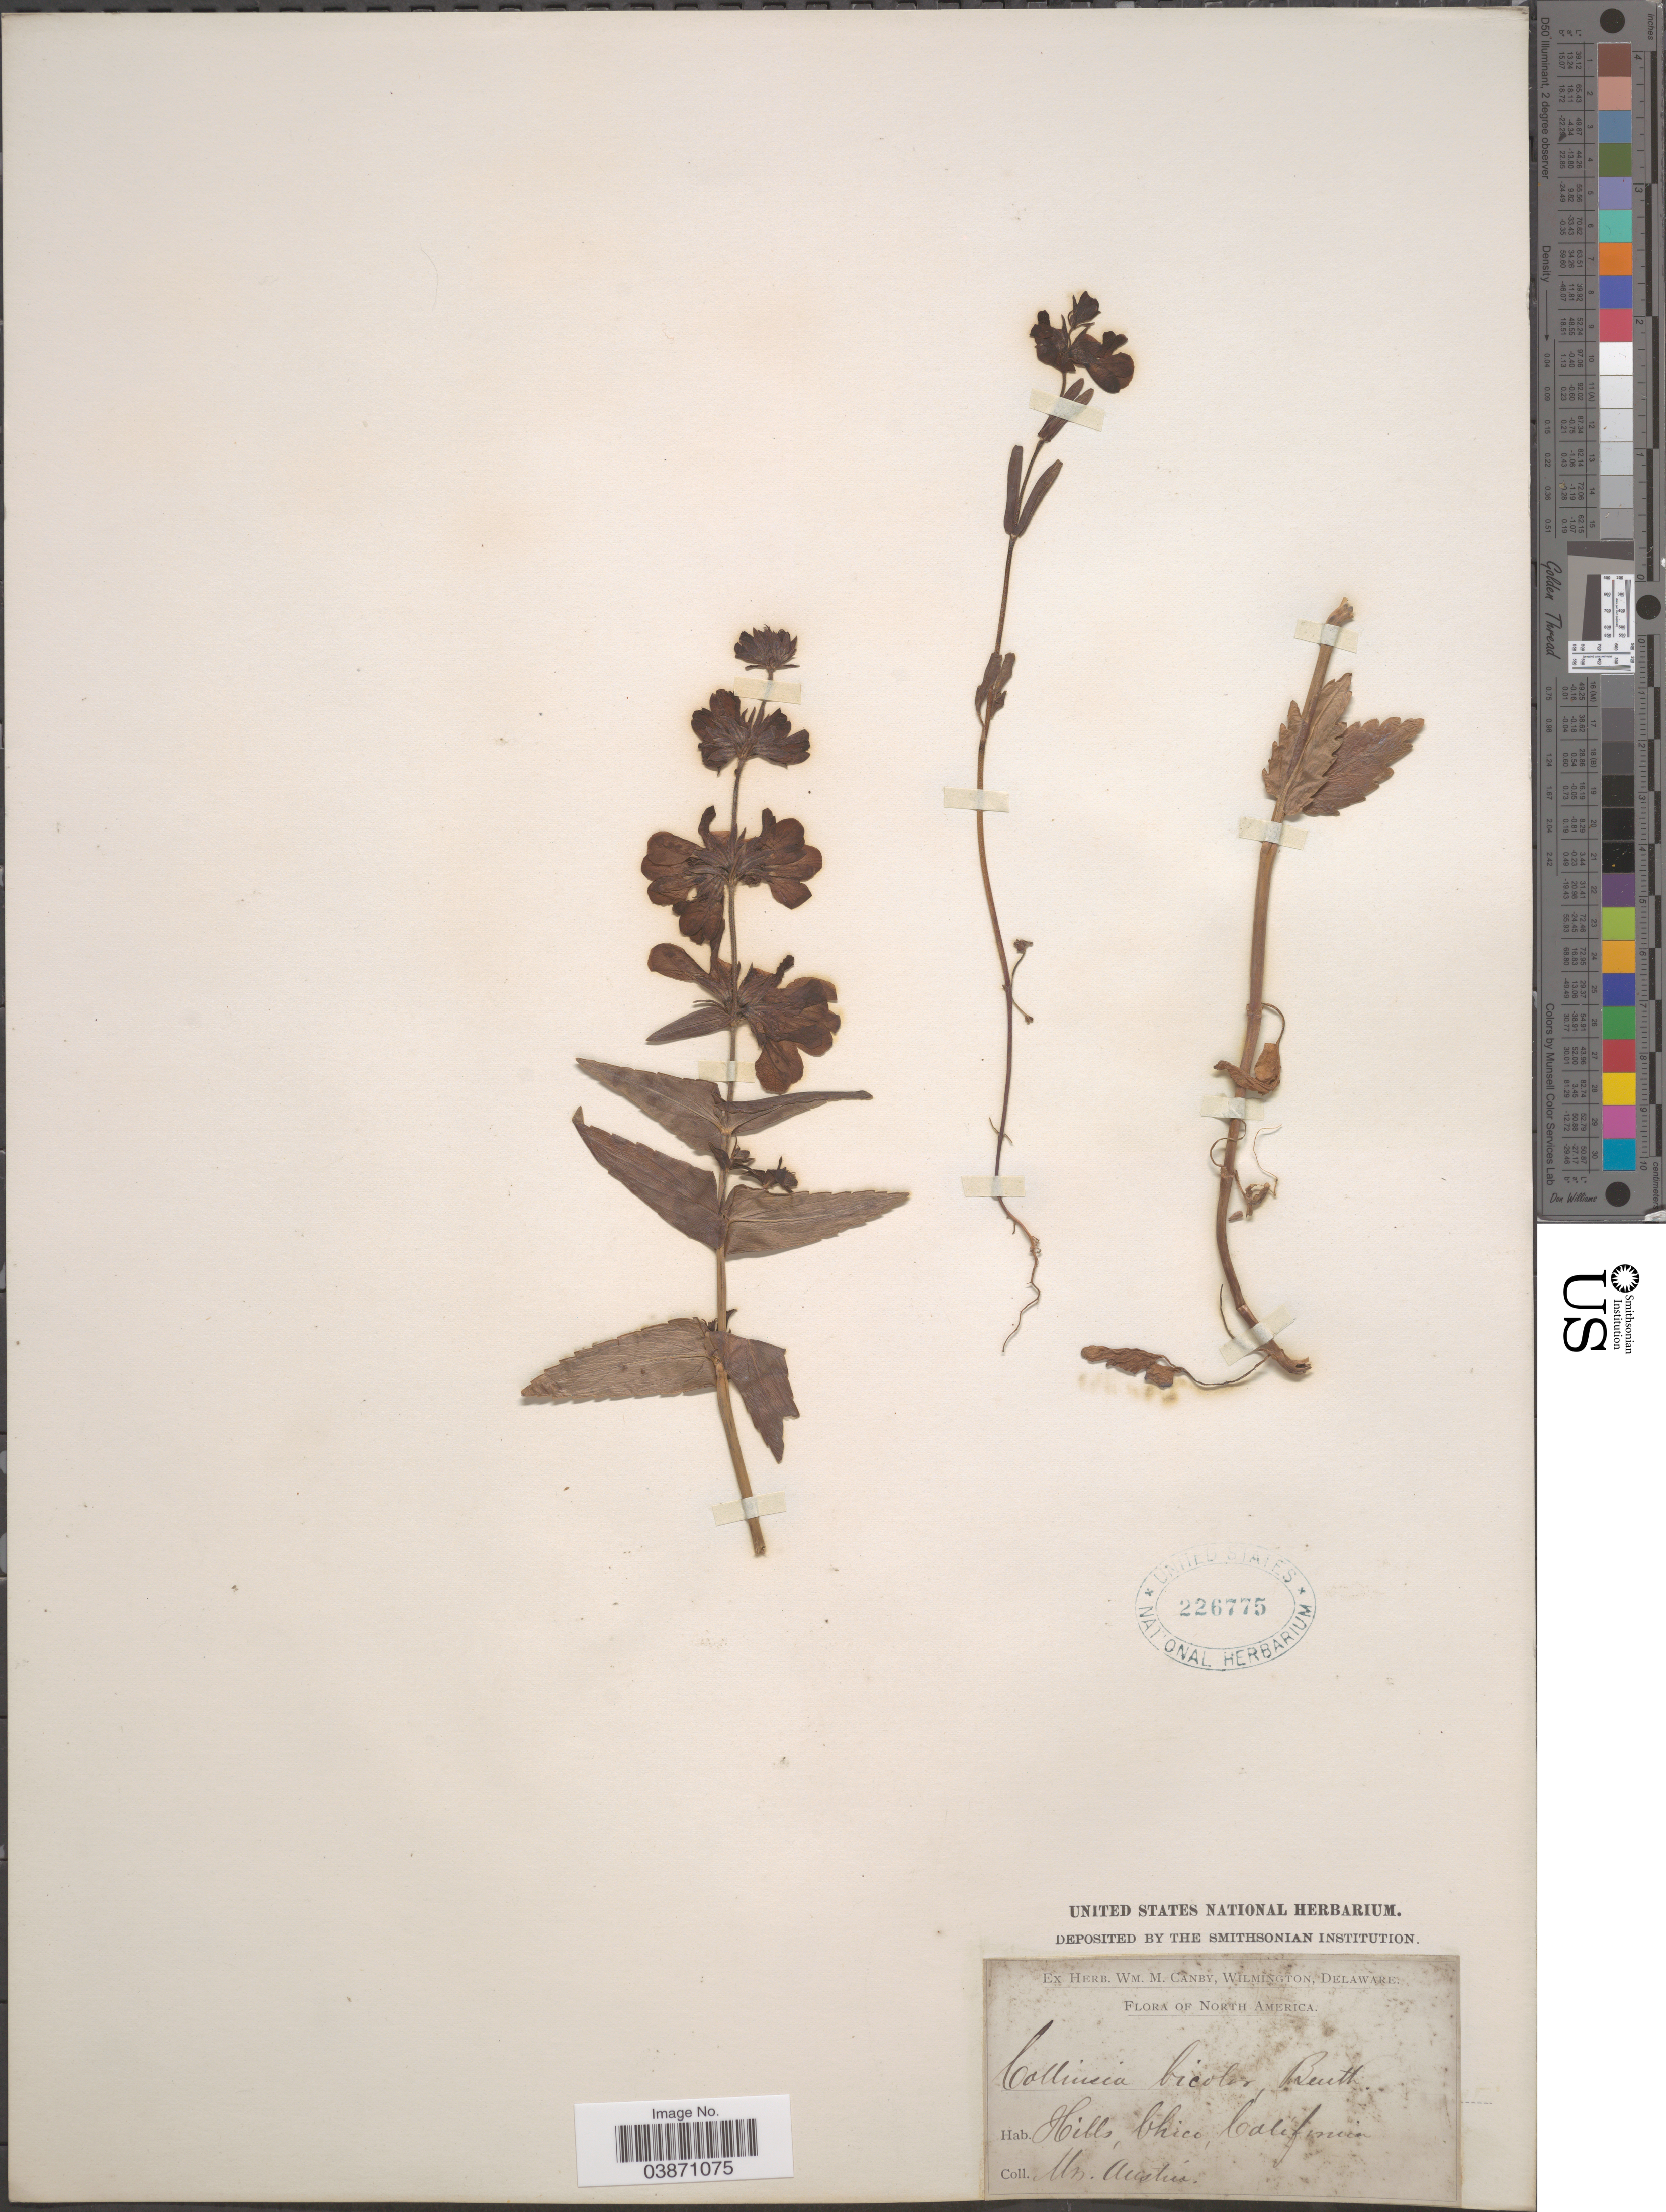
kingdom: Plantae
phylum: Tracheophyta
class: Magnoliopsida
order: Lamiales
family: Plantaginaceae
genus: Collinsia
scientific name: Collinsia bicolor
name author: Raf.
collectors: M. Austin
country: United States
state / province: California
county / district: Butte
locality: Hills, Chico.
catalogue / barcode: US 226775